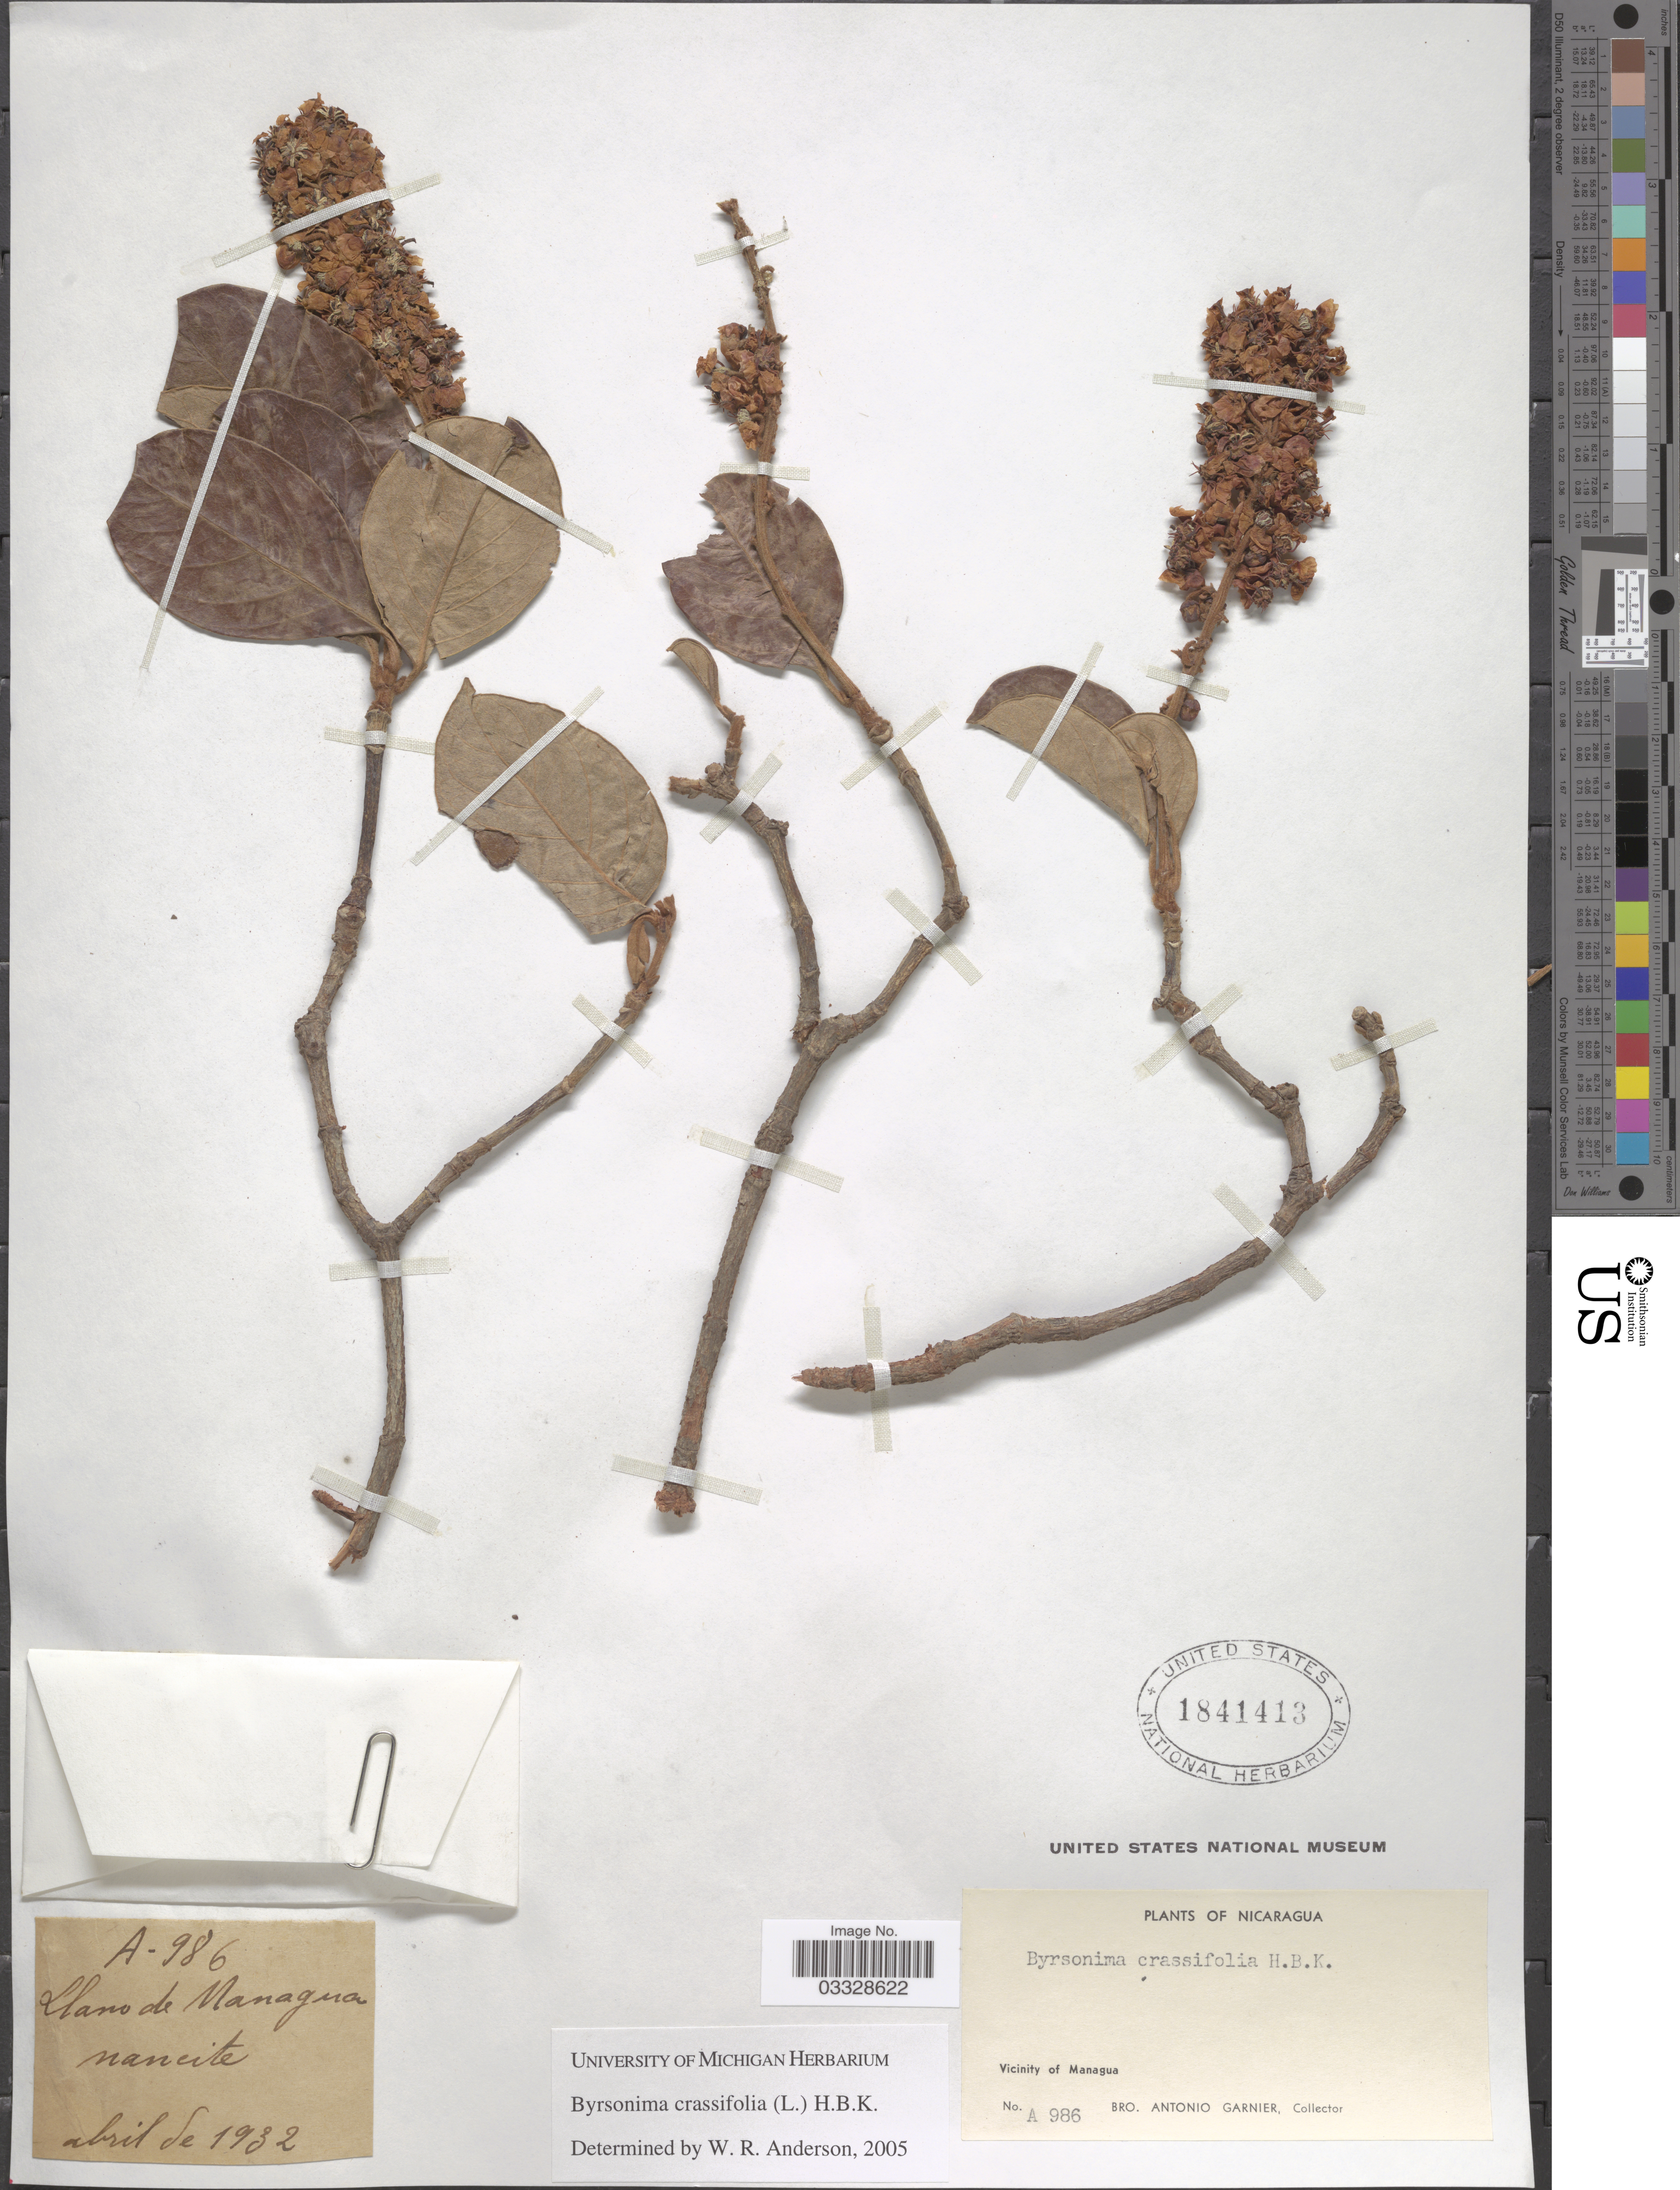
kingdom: Plantae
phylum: Tracheophyta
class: Magnoliopsida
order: Malpighiales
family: Malpighiaceae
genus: Byrsonima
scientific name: Byrsonima crassifolia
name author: (L.) Kunth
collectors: Bro. A. Garnier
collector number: A-986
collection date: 1932-04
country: Nicaragua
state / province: Managua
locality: Llano de Managua. Vicinity of Managua.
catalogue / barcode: US 1841413